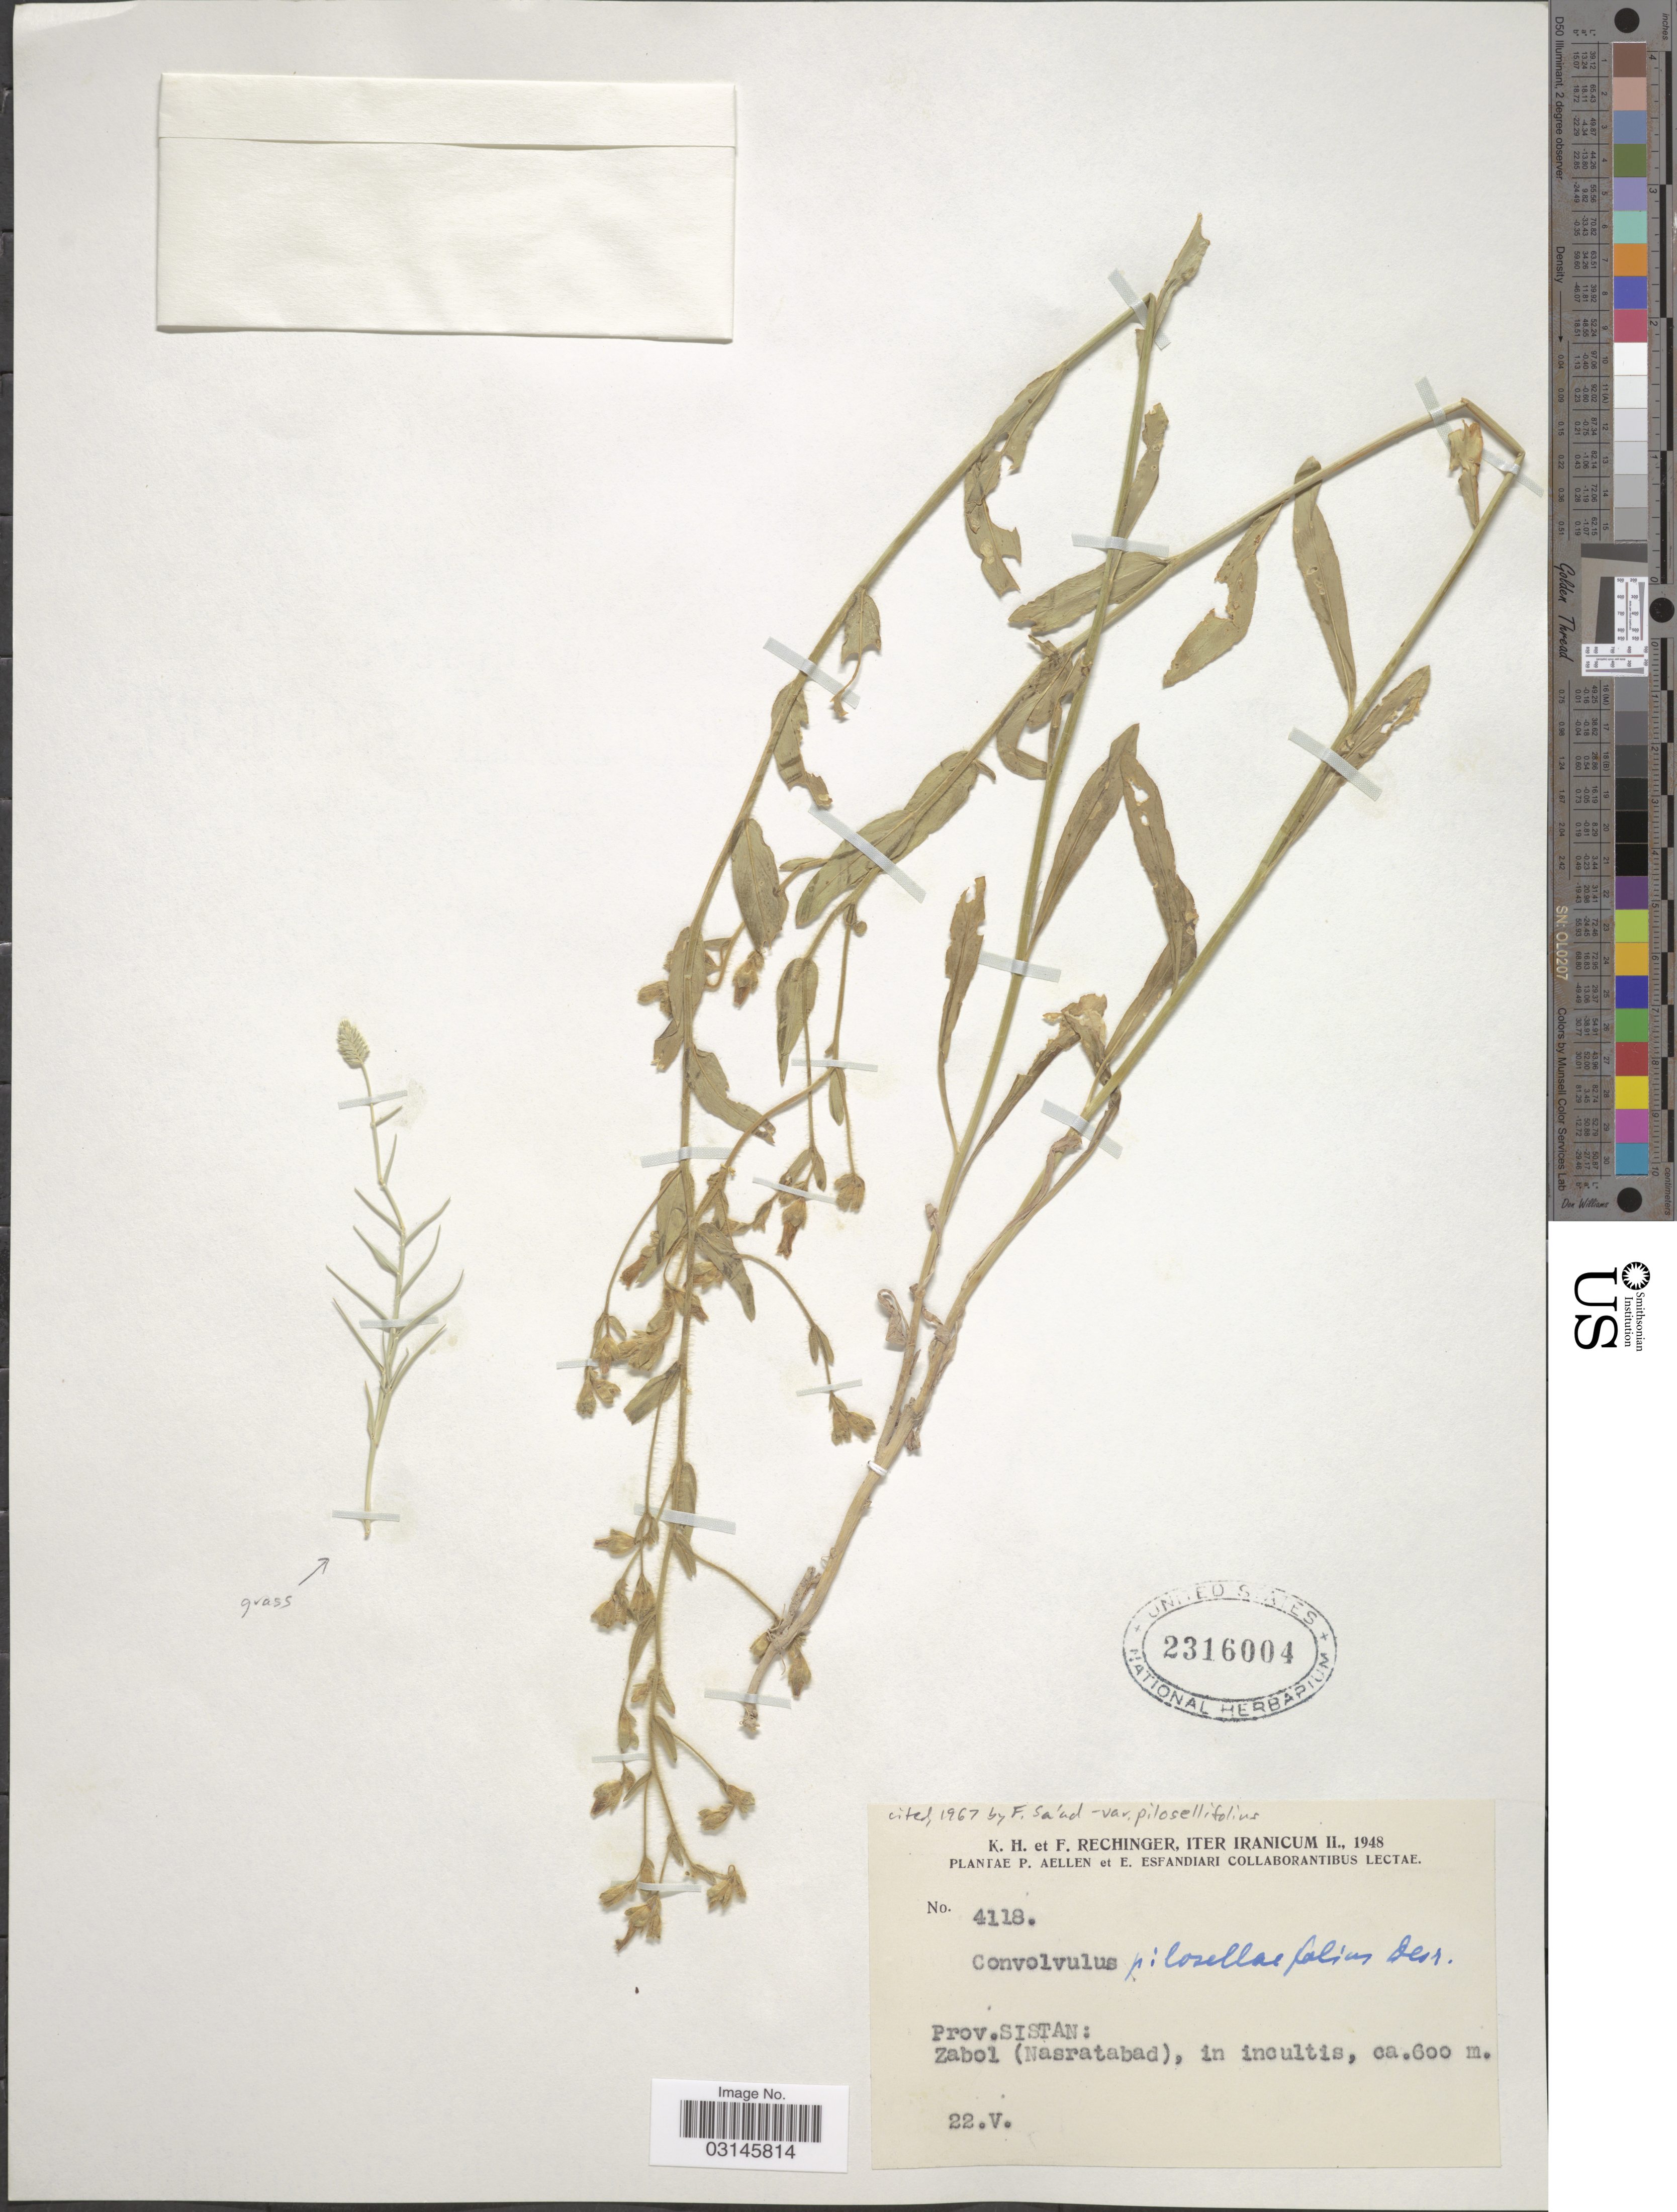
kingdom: Plantae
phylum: Tracheophyta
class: Magnoliopsida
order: Solanales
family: Convolvulaceae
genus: Convolvulus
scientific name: Convolvulus pilosellifolius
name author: Desr.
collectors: P. Aellen, E. Esfandiari, K. H. Rechinger & F. Rechinger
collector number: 4118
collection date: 1948-05-22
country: Iran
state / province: Sistan and Baluchistan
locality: Iter Iranicum II, Prov. Sistan: Zabol (Nasratabad).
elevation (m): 600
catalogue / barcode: US 2316004